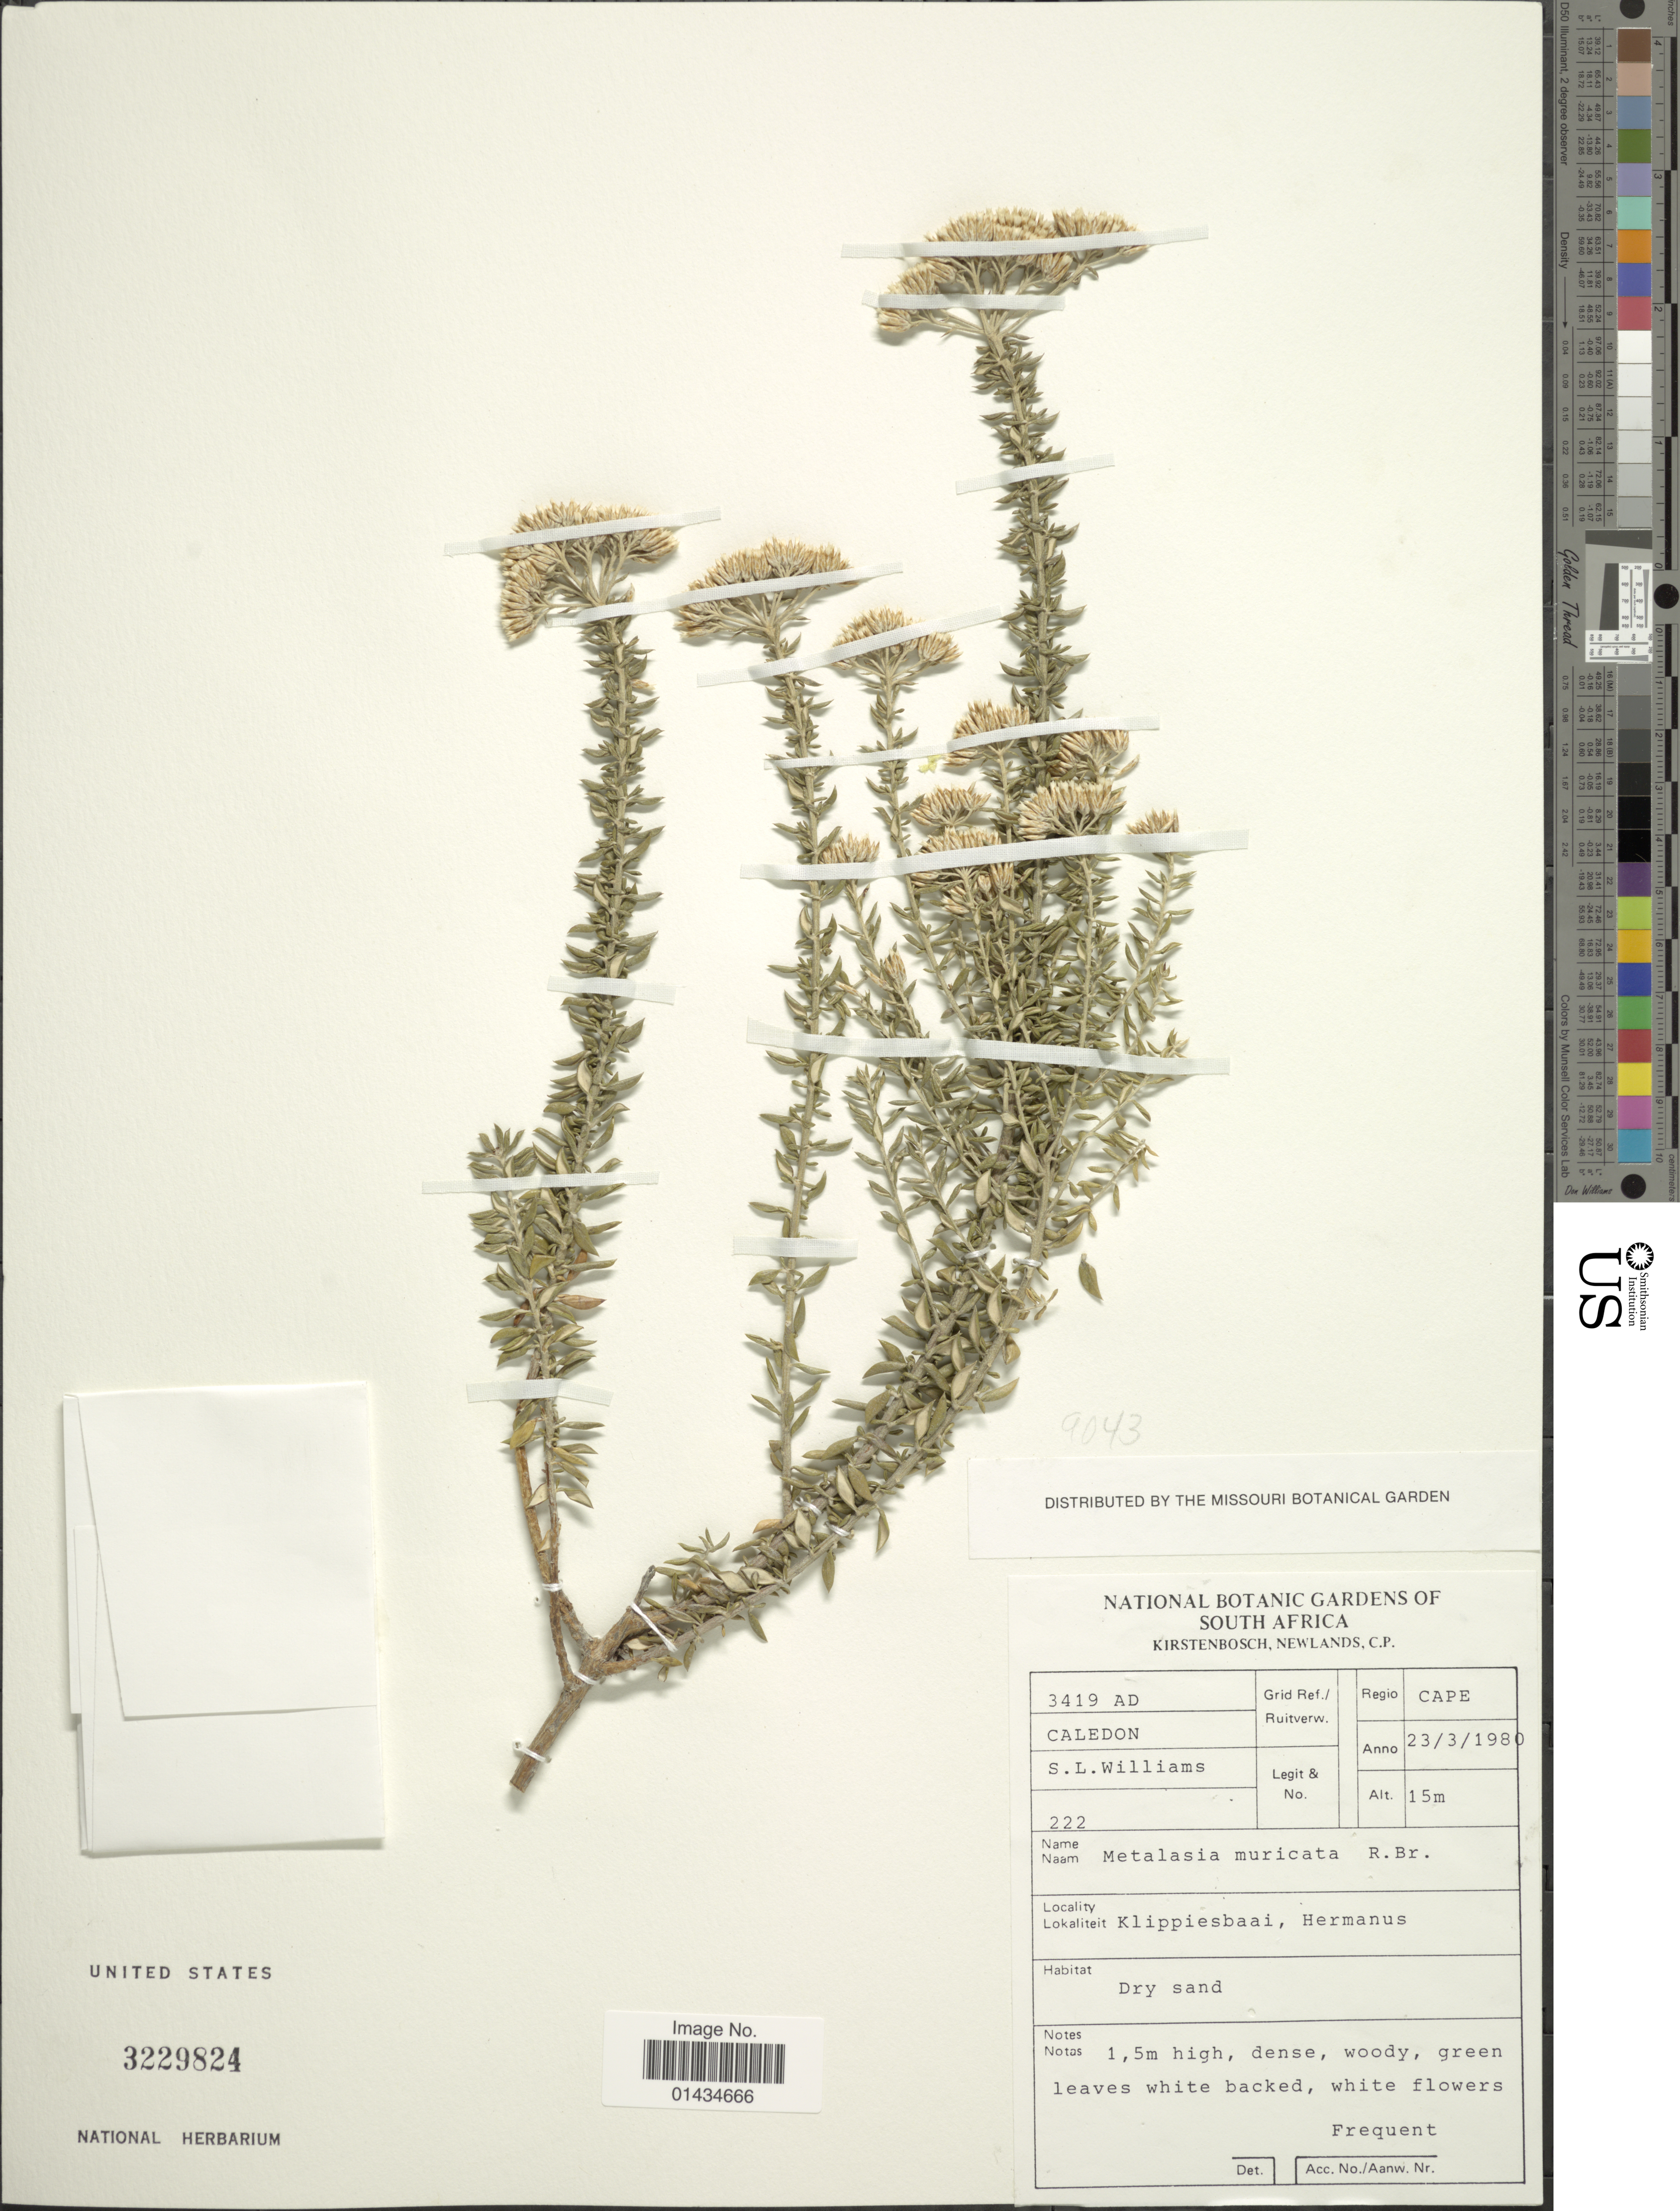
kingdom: Plantae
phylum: Tracheophyta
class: Magnoliopsida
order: Asterales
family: Asteraceae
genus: Metalasia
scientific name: Metalasia muricata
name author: (L.) D. Don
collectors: S. L. Williams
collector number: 222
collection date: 1980-03-23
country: South Africa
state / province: Western Cape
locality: Regio Cape, Klippiesbaai, Hermanus, Caledon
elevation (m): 15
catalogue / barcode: US 3229824